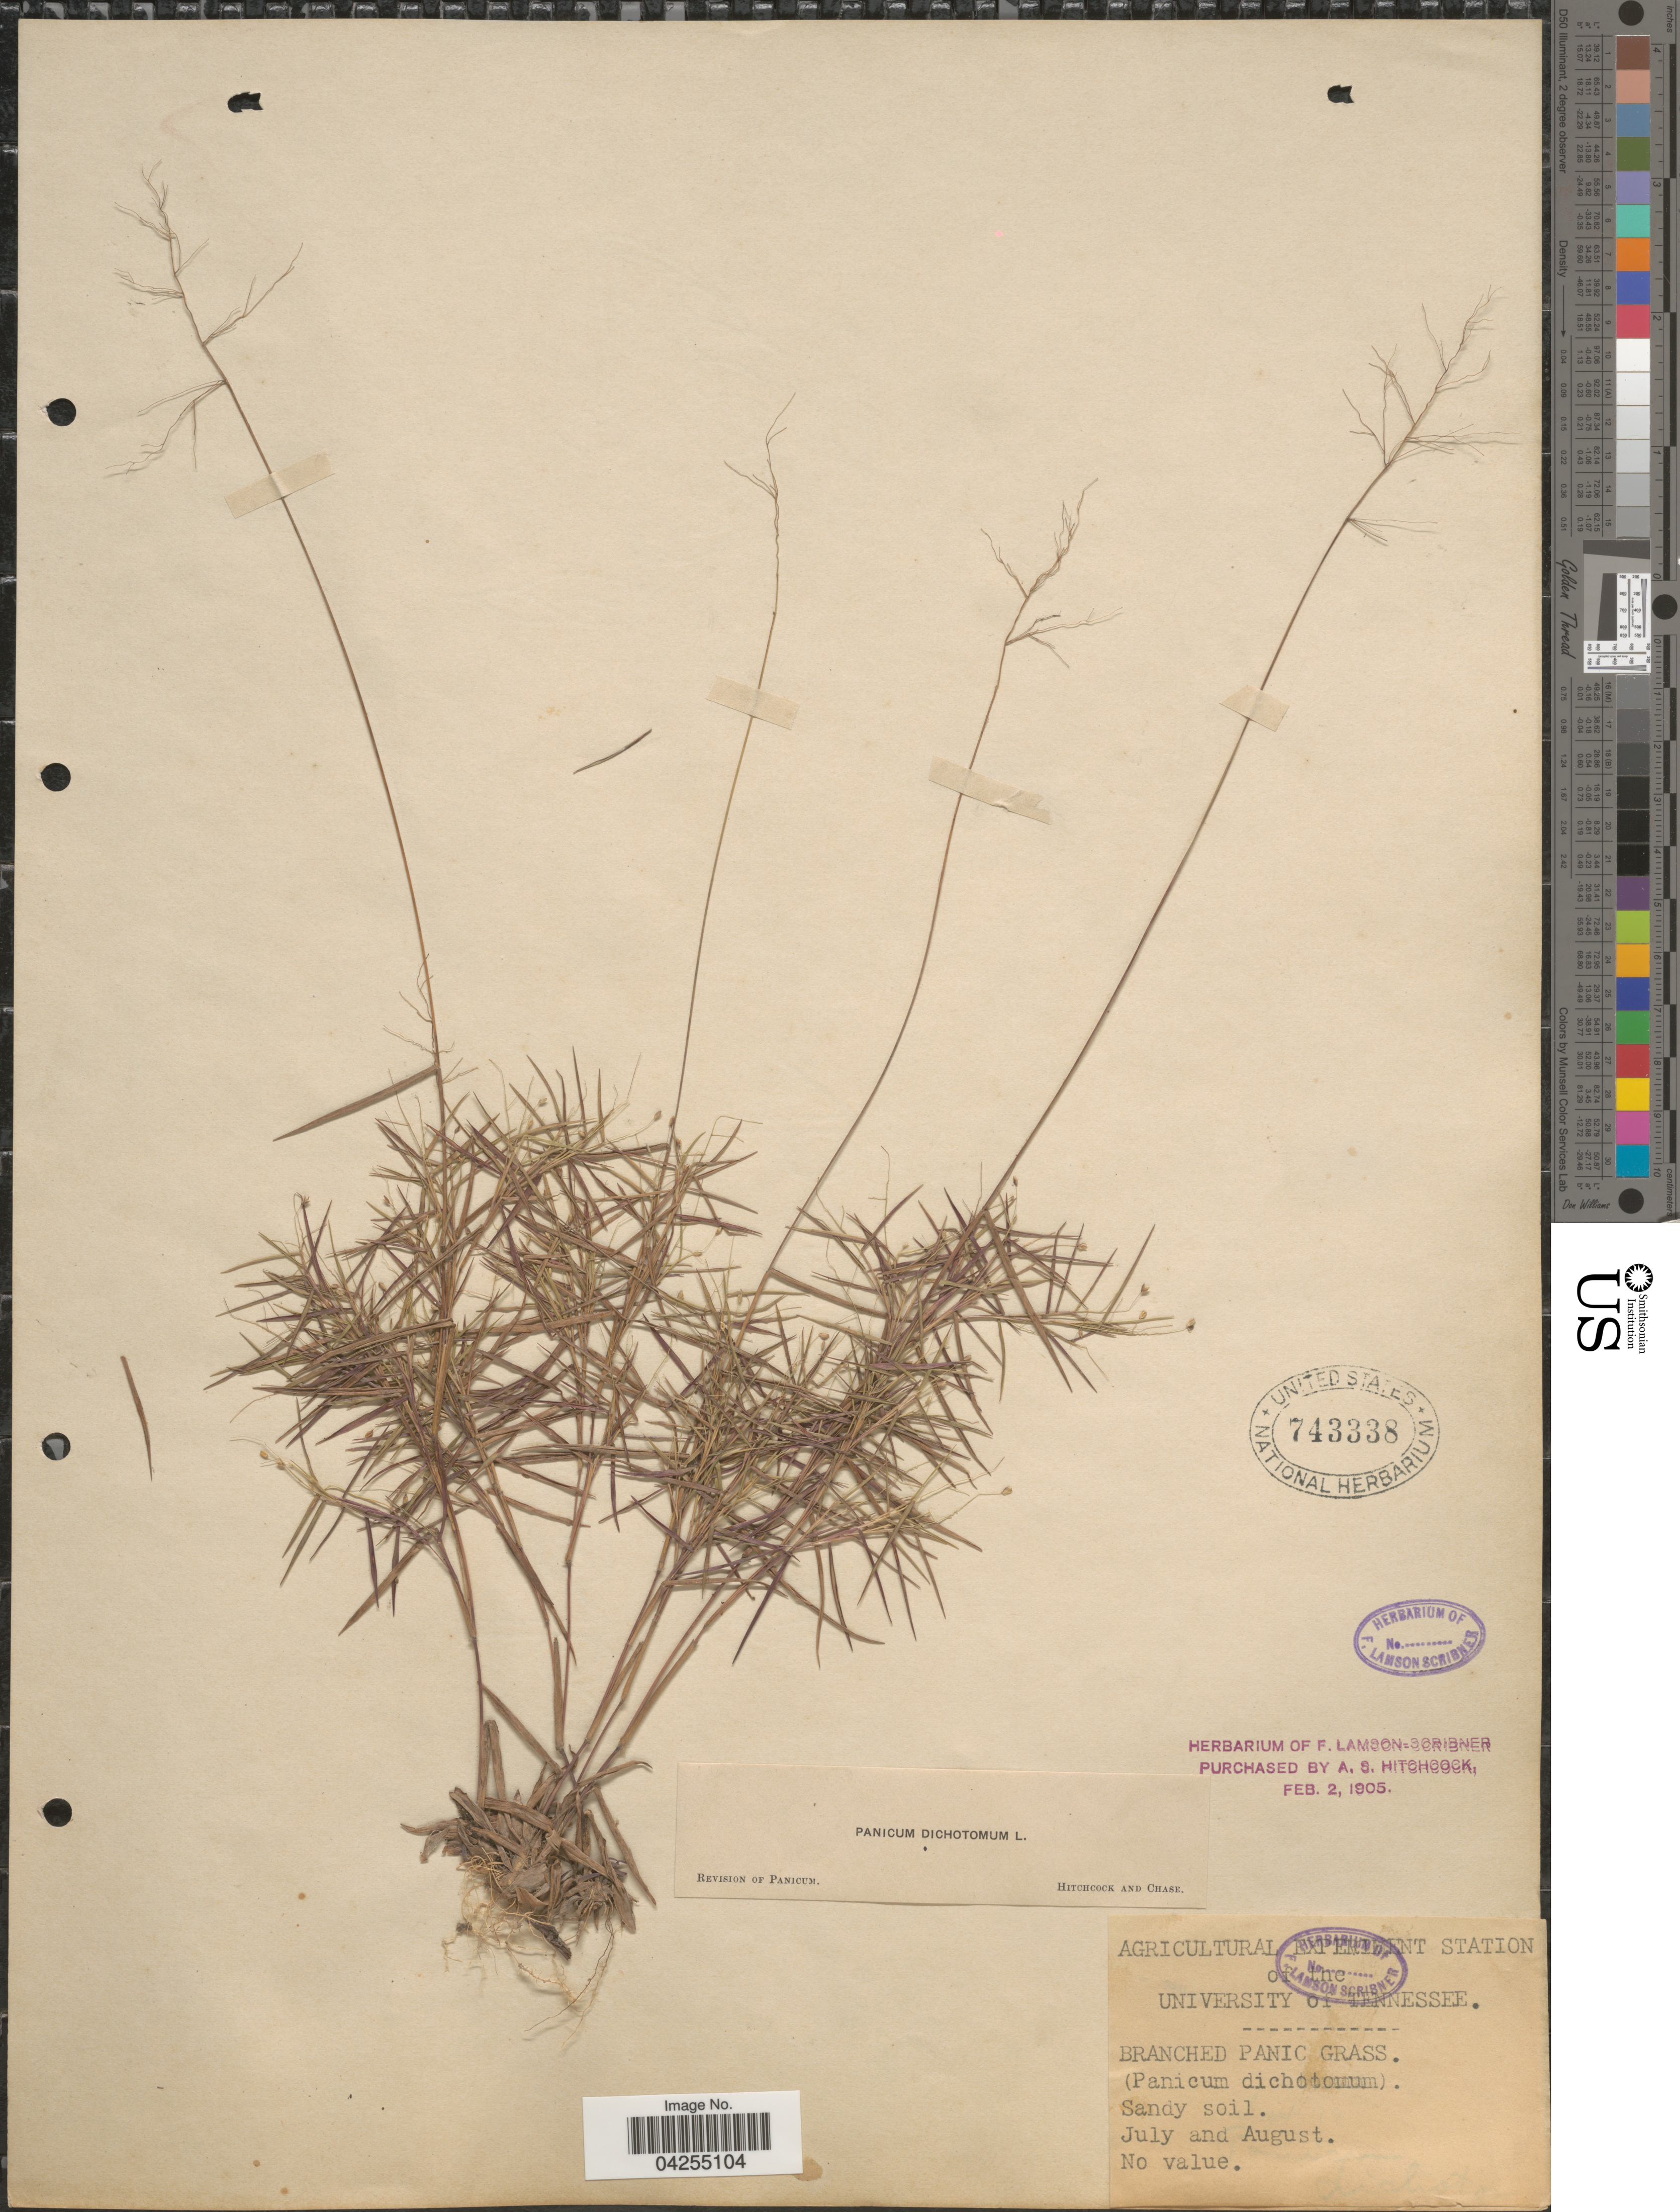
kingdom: Plantae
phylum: Tracheophyta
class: Liliopsida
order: Poales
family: Poaceae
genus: Dichanthelium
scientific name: Dichanthelium dichotomum var. dichotomum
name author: (L.) Gould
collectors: ex herb. F. Lamson Scribner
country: United States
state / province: Tennessee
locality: Agricultural Experiment Station. Sandy soil.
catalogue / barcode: US 743338